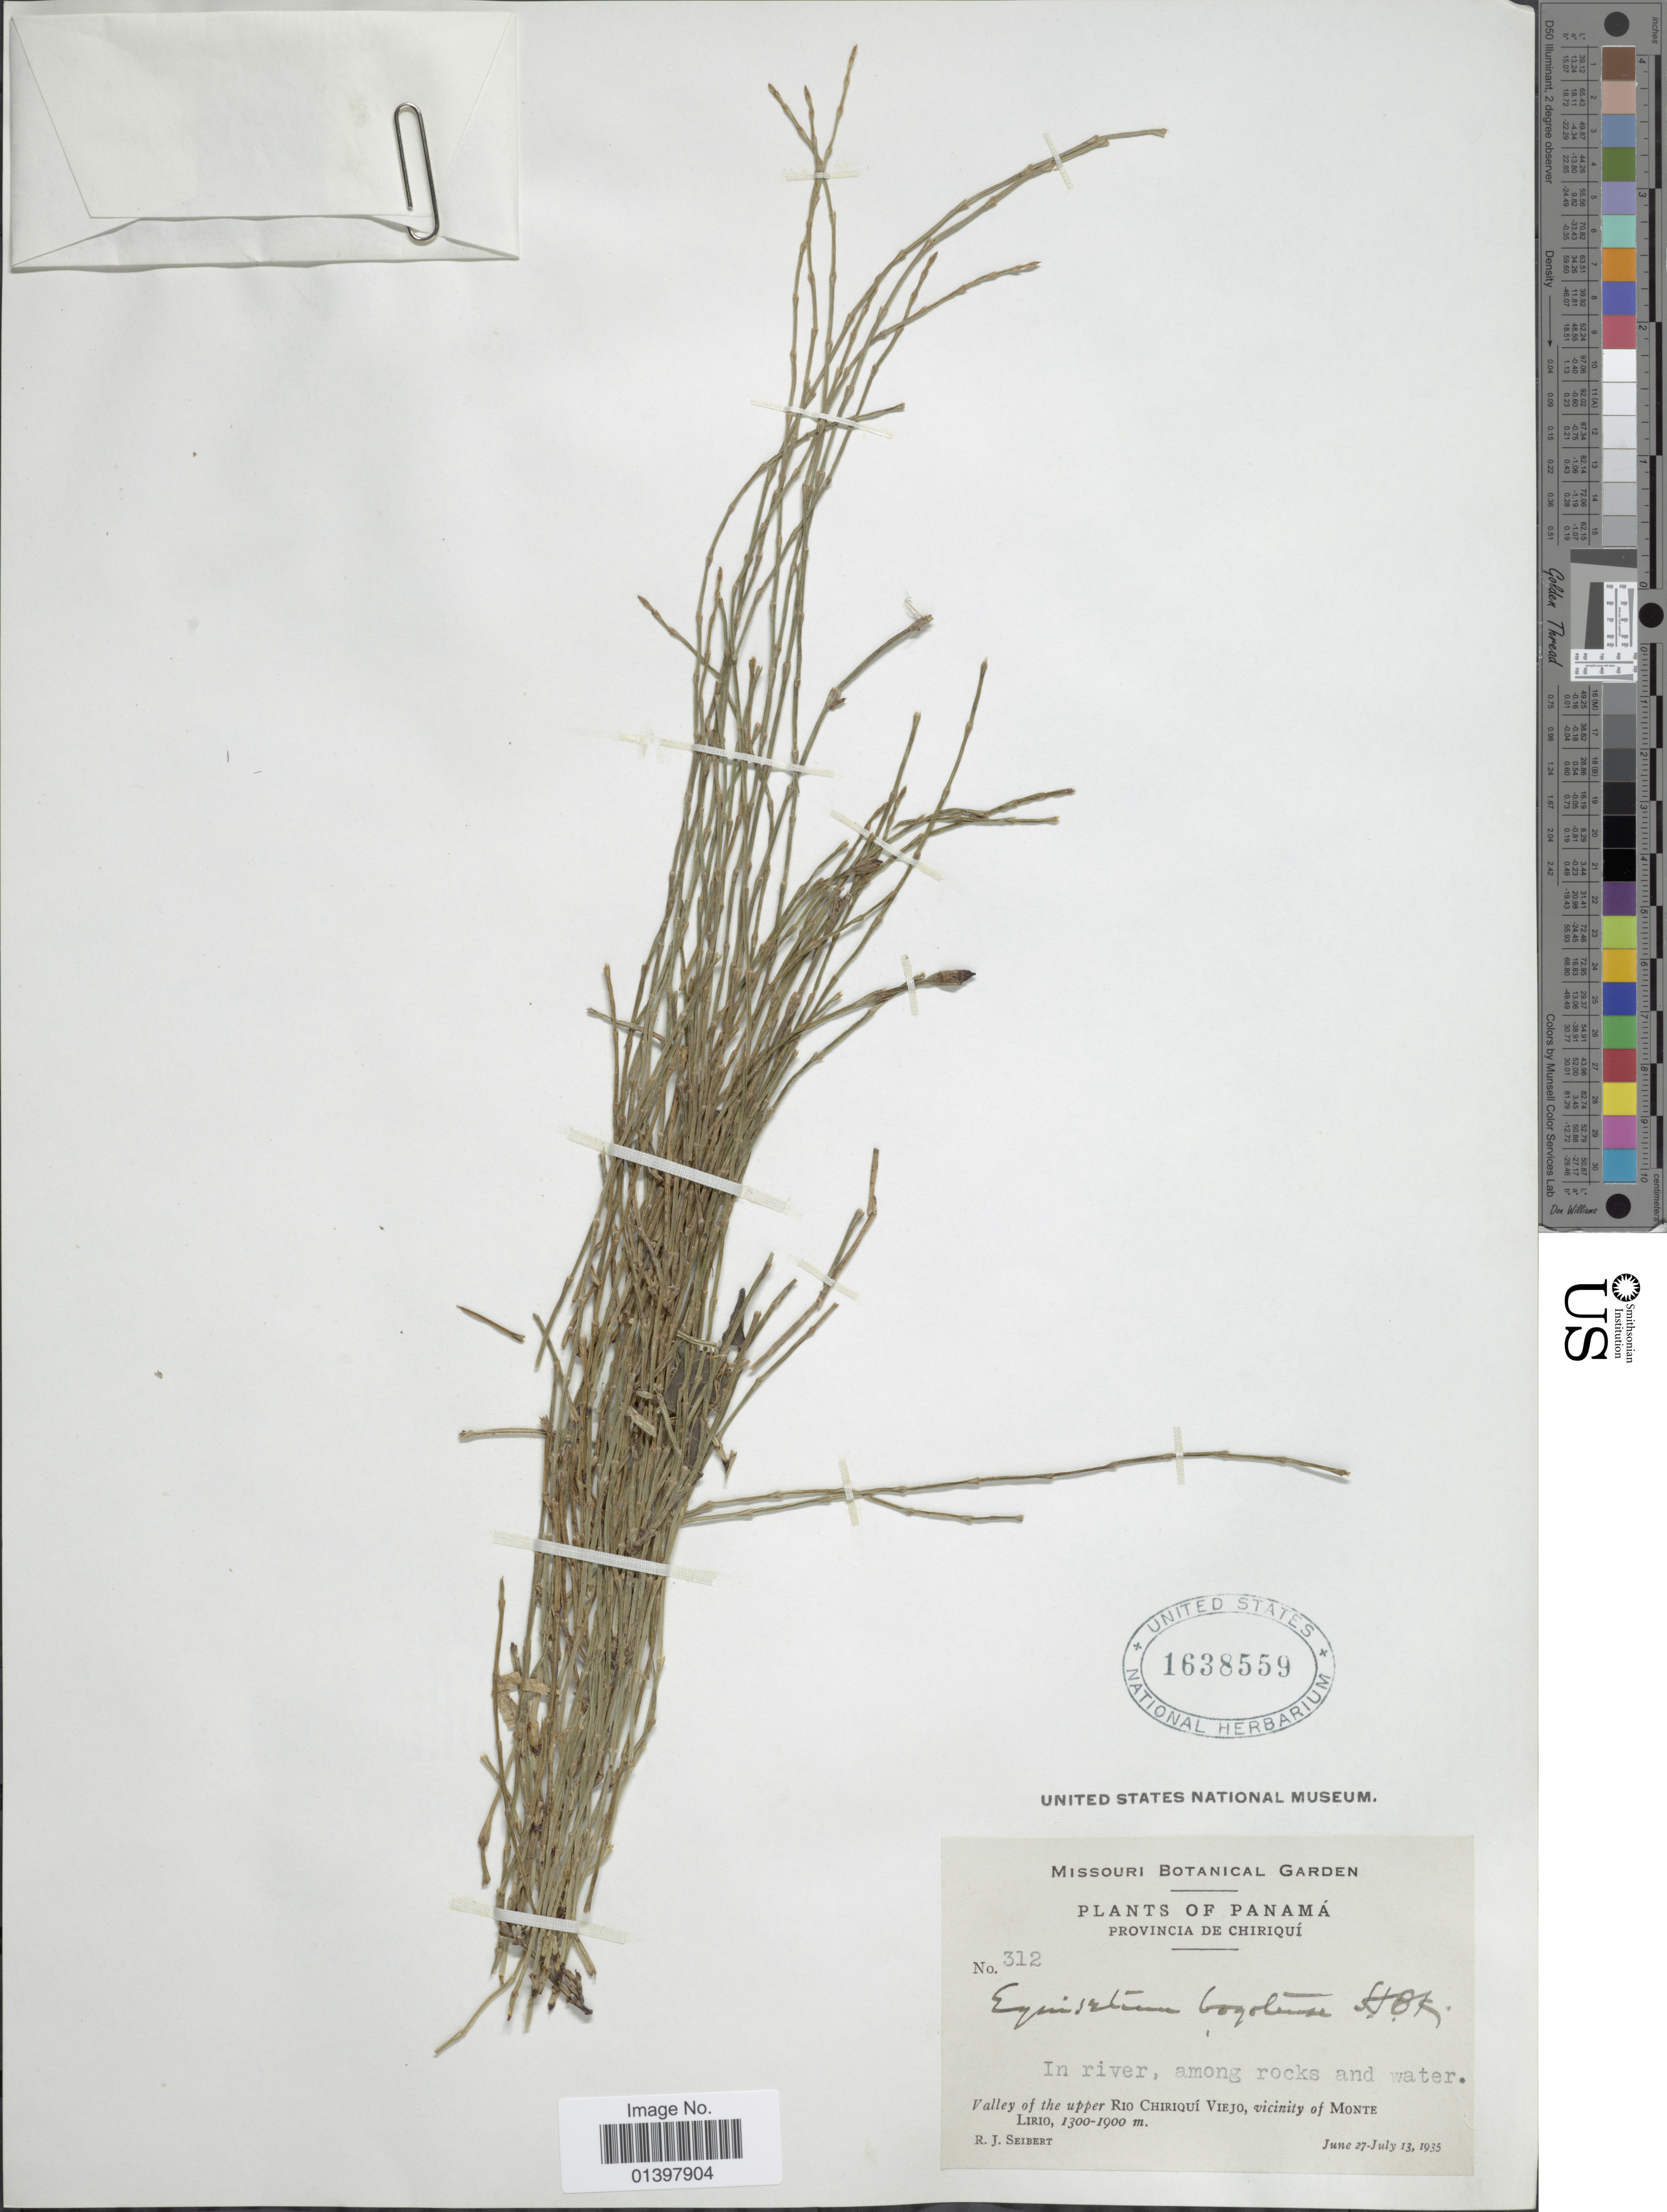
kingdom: Plantae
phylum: Tracheophyta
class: Polypodiopsida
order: Equisetales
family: Equisetaceae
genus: Equisetum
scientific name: Equisetum bogotense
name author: Kunth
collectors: R. J. Seibert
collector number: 312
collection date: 1935-06-27/1935-07-13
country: Panama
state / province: Chiriqui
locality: In river, among rocks and water, Valley of the upper Rio Chiriqui Viejo, vicinity of Monte Lirio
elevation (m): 1300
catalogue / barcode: US 1638559